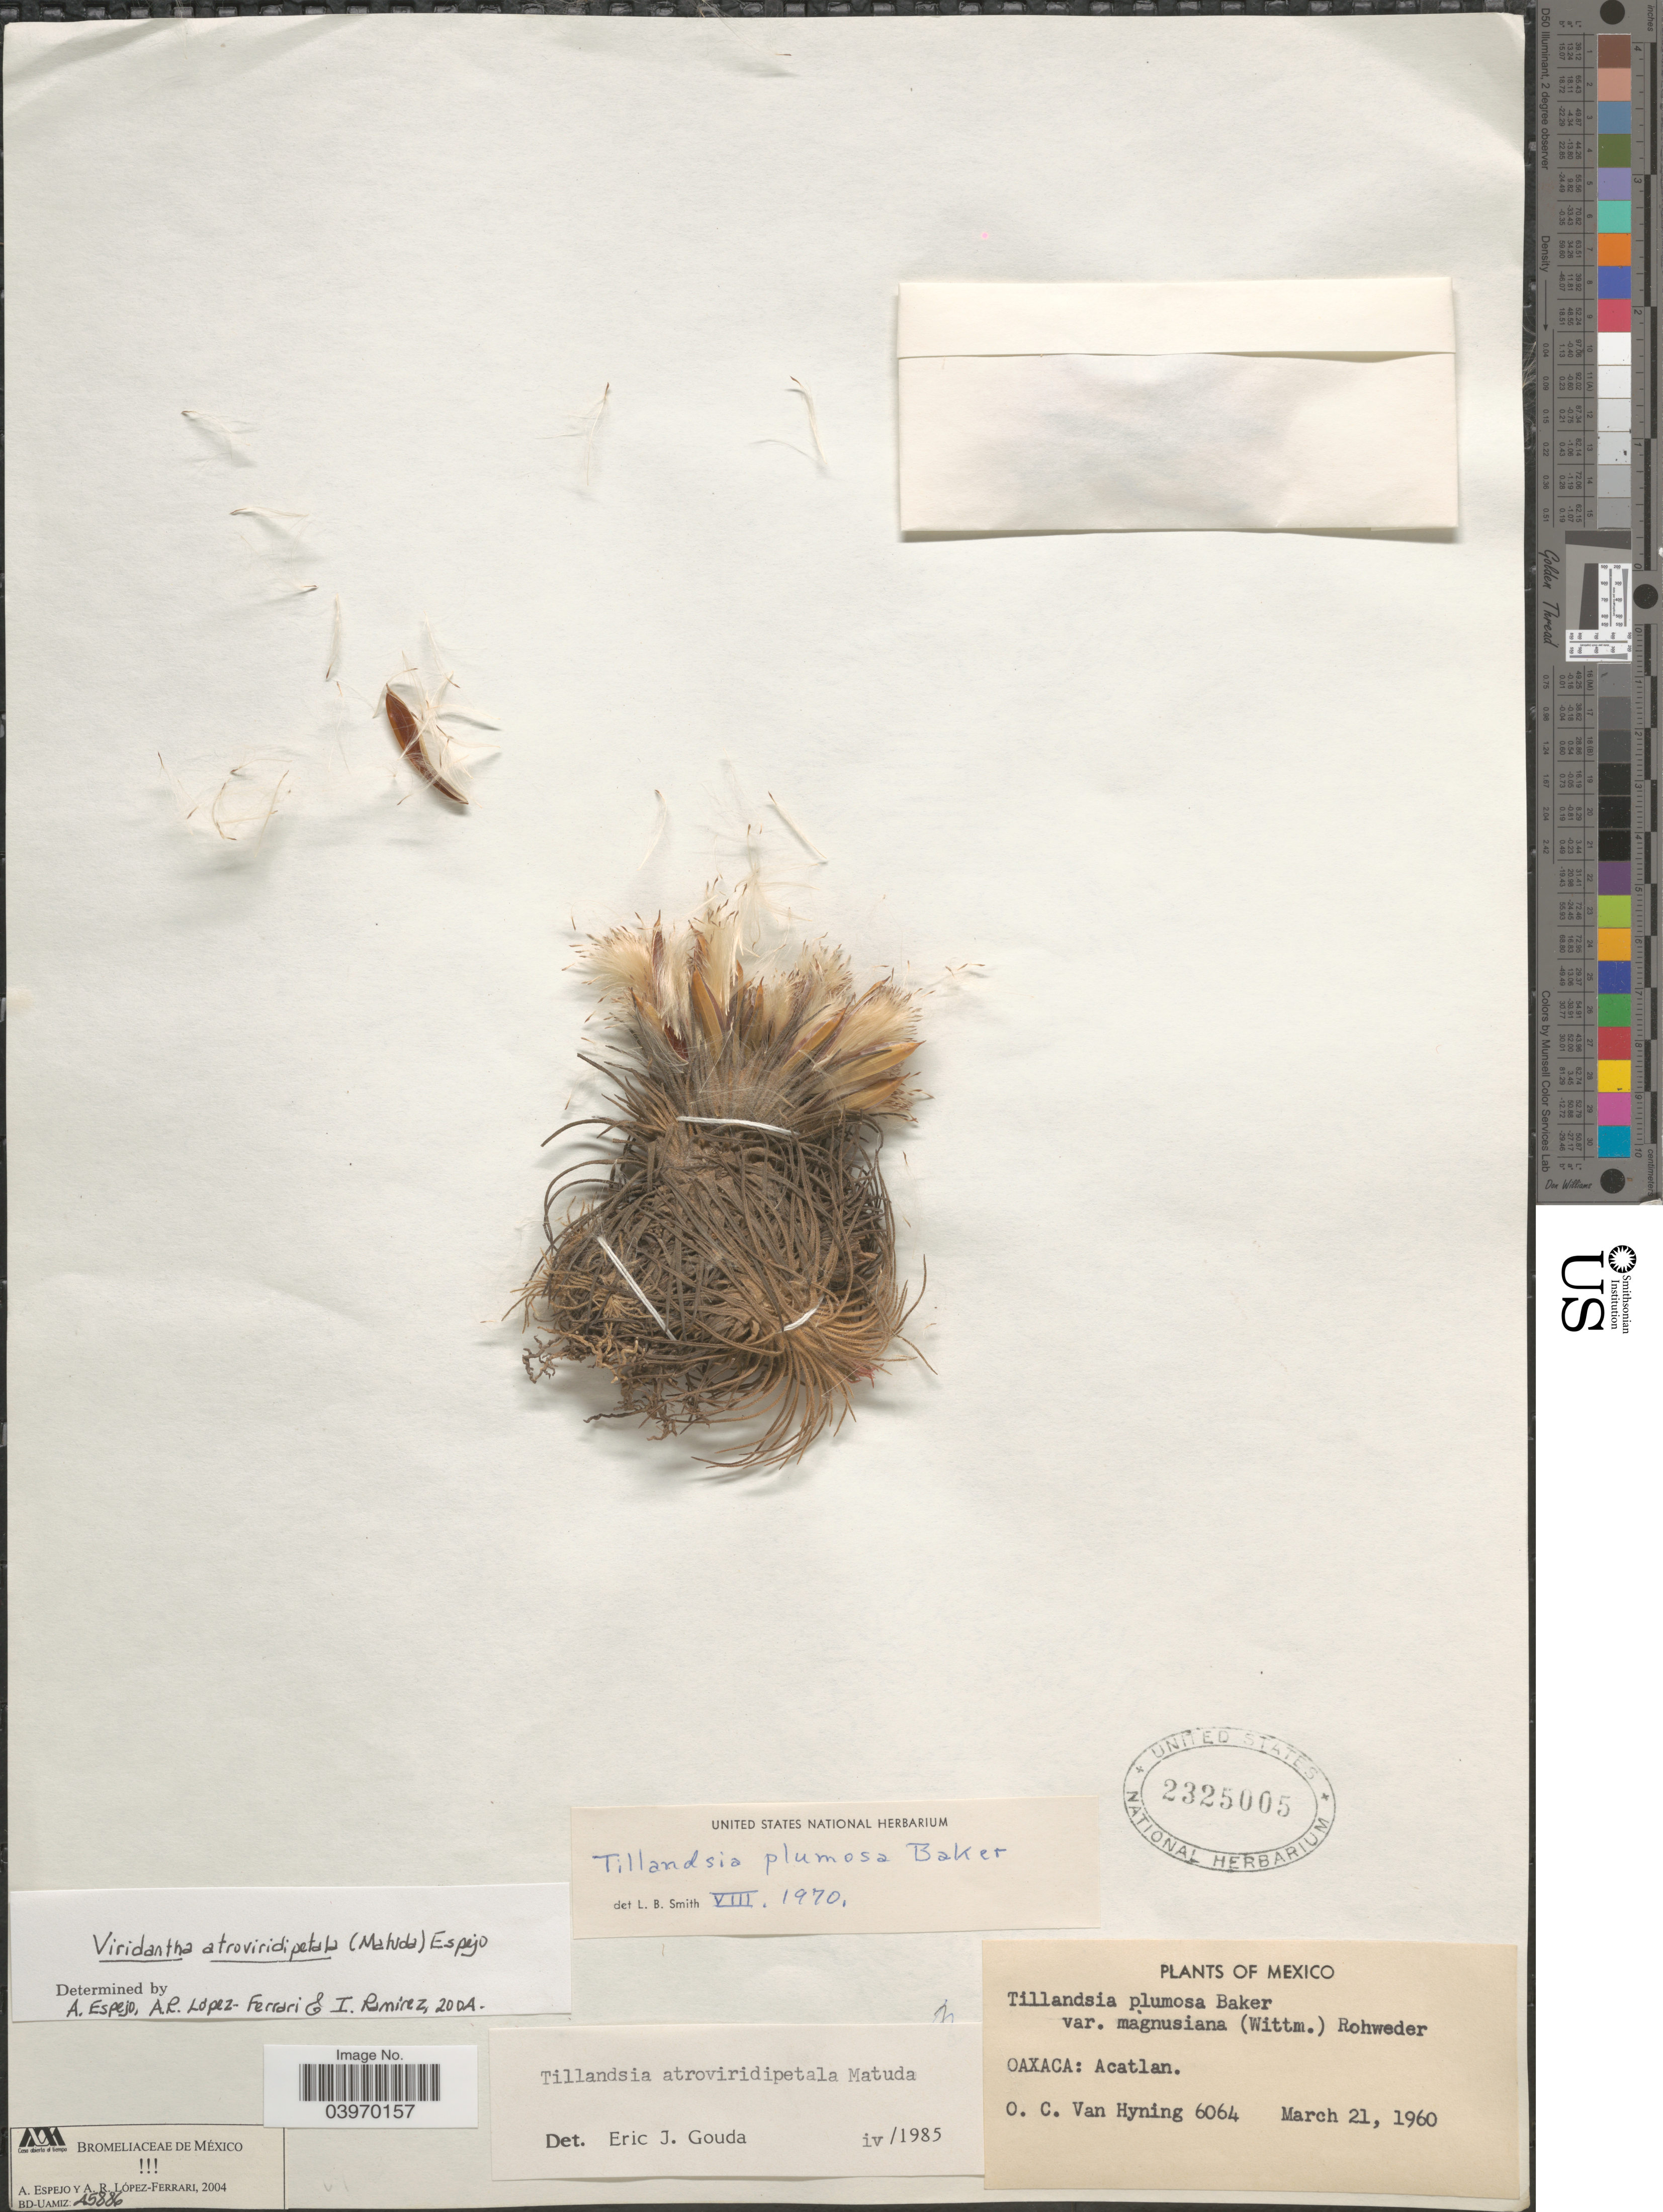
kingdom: Plantae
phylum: Tracheophyta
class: Liliopsida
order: Poales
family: Bromeliaceae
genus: Tillandsia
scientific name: Tillandsia plumosa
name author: Baker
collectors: O. Van Hyning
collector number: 6064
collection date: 1960-03-21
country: Mexico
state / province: Oaxaca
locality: Acatlan.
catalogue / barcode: US 2325005